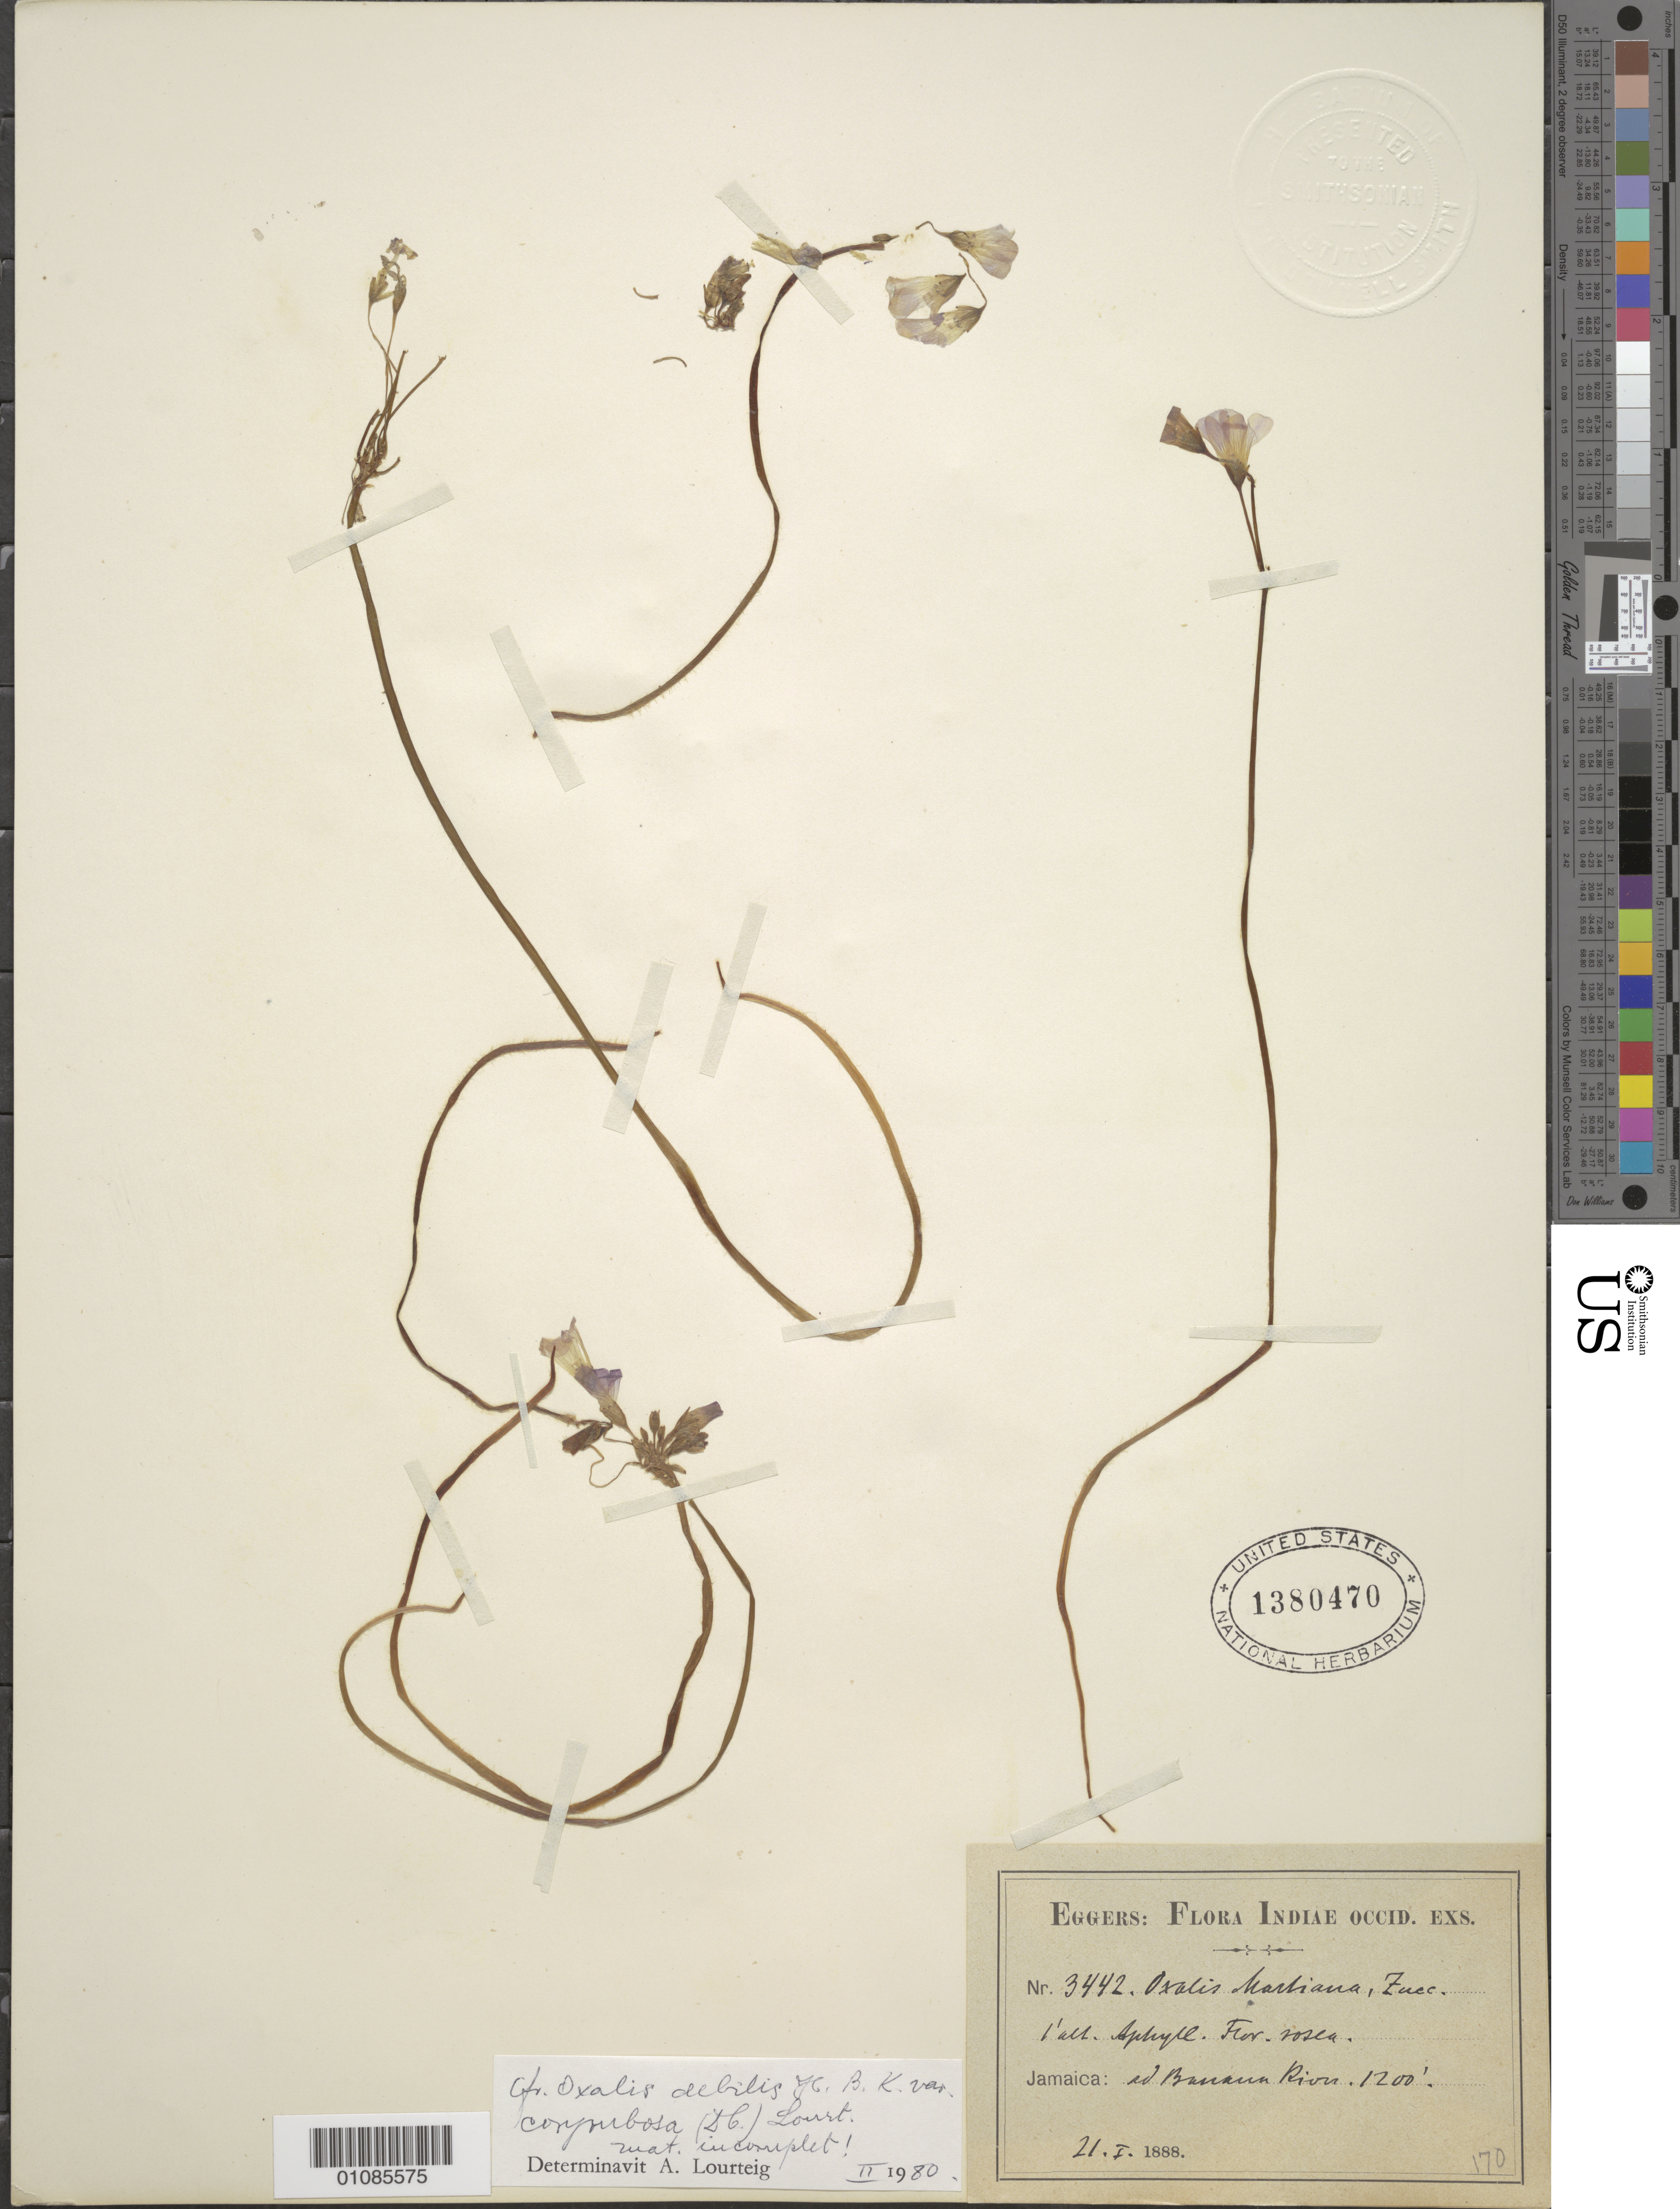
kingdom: Plantae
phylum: Tracheophyta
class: Magnoliopsida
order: Oxalidales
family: Oxalidaceae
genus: Oxalis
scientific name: Oxalis debilis var. corymbosa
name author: (DC.) Lourteig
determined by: Lourteig, A.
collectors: H. F. A. von Eggers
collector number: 3442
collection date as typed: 21 Feb 1888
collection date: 1888-02-21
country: Jamaica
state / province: Clarendon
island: Jamaica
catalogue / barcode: US 1380470